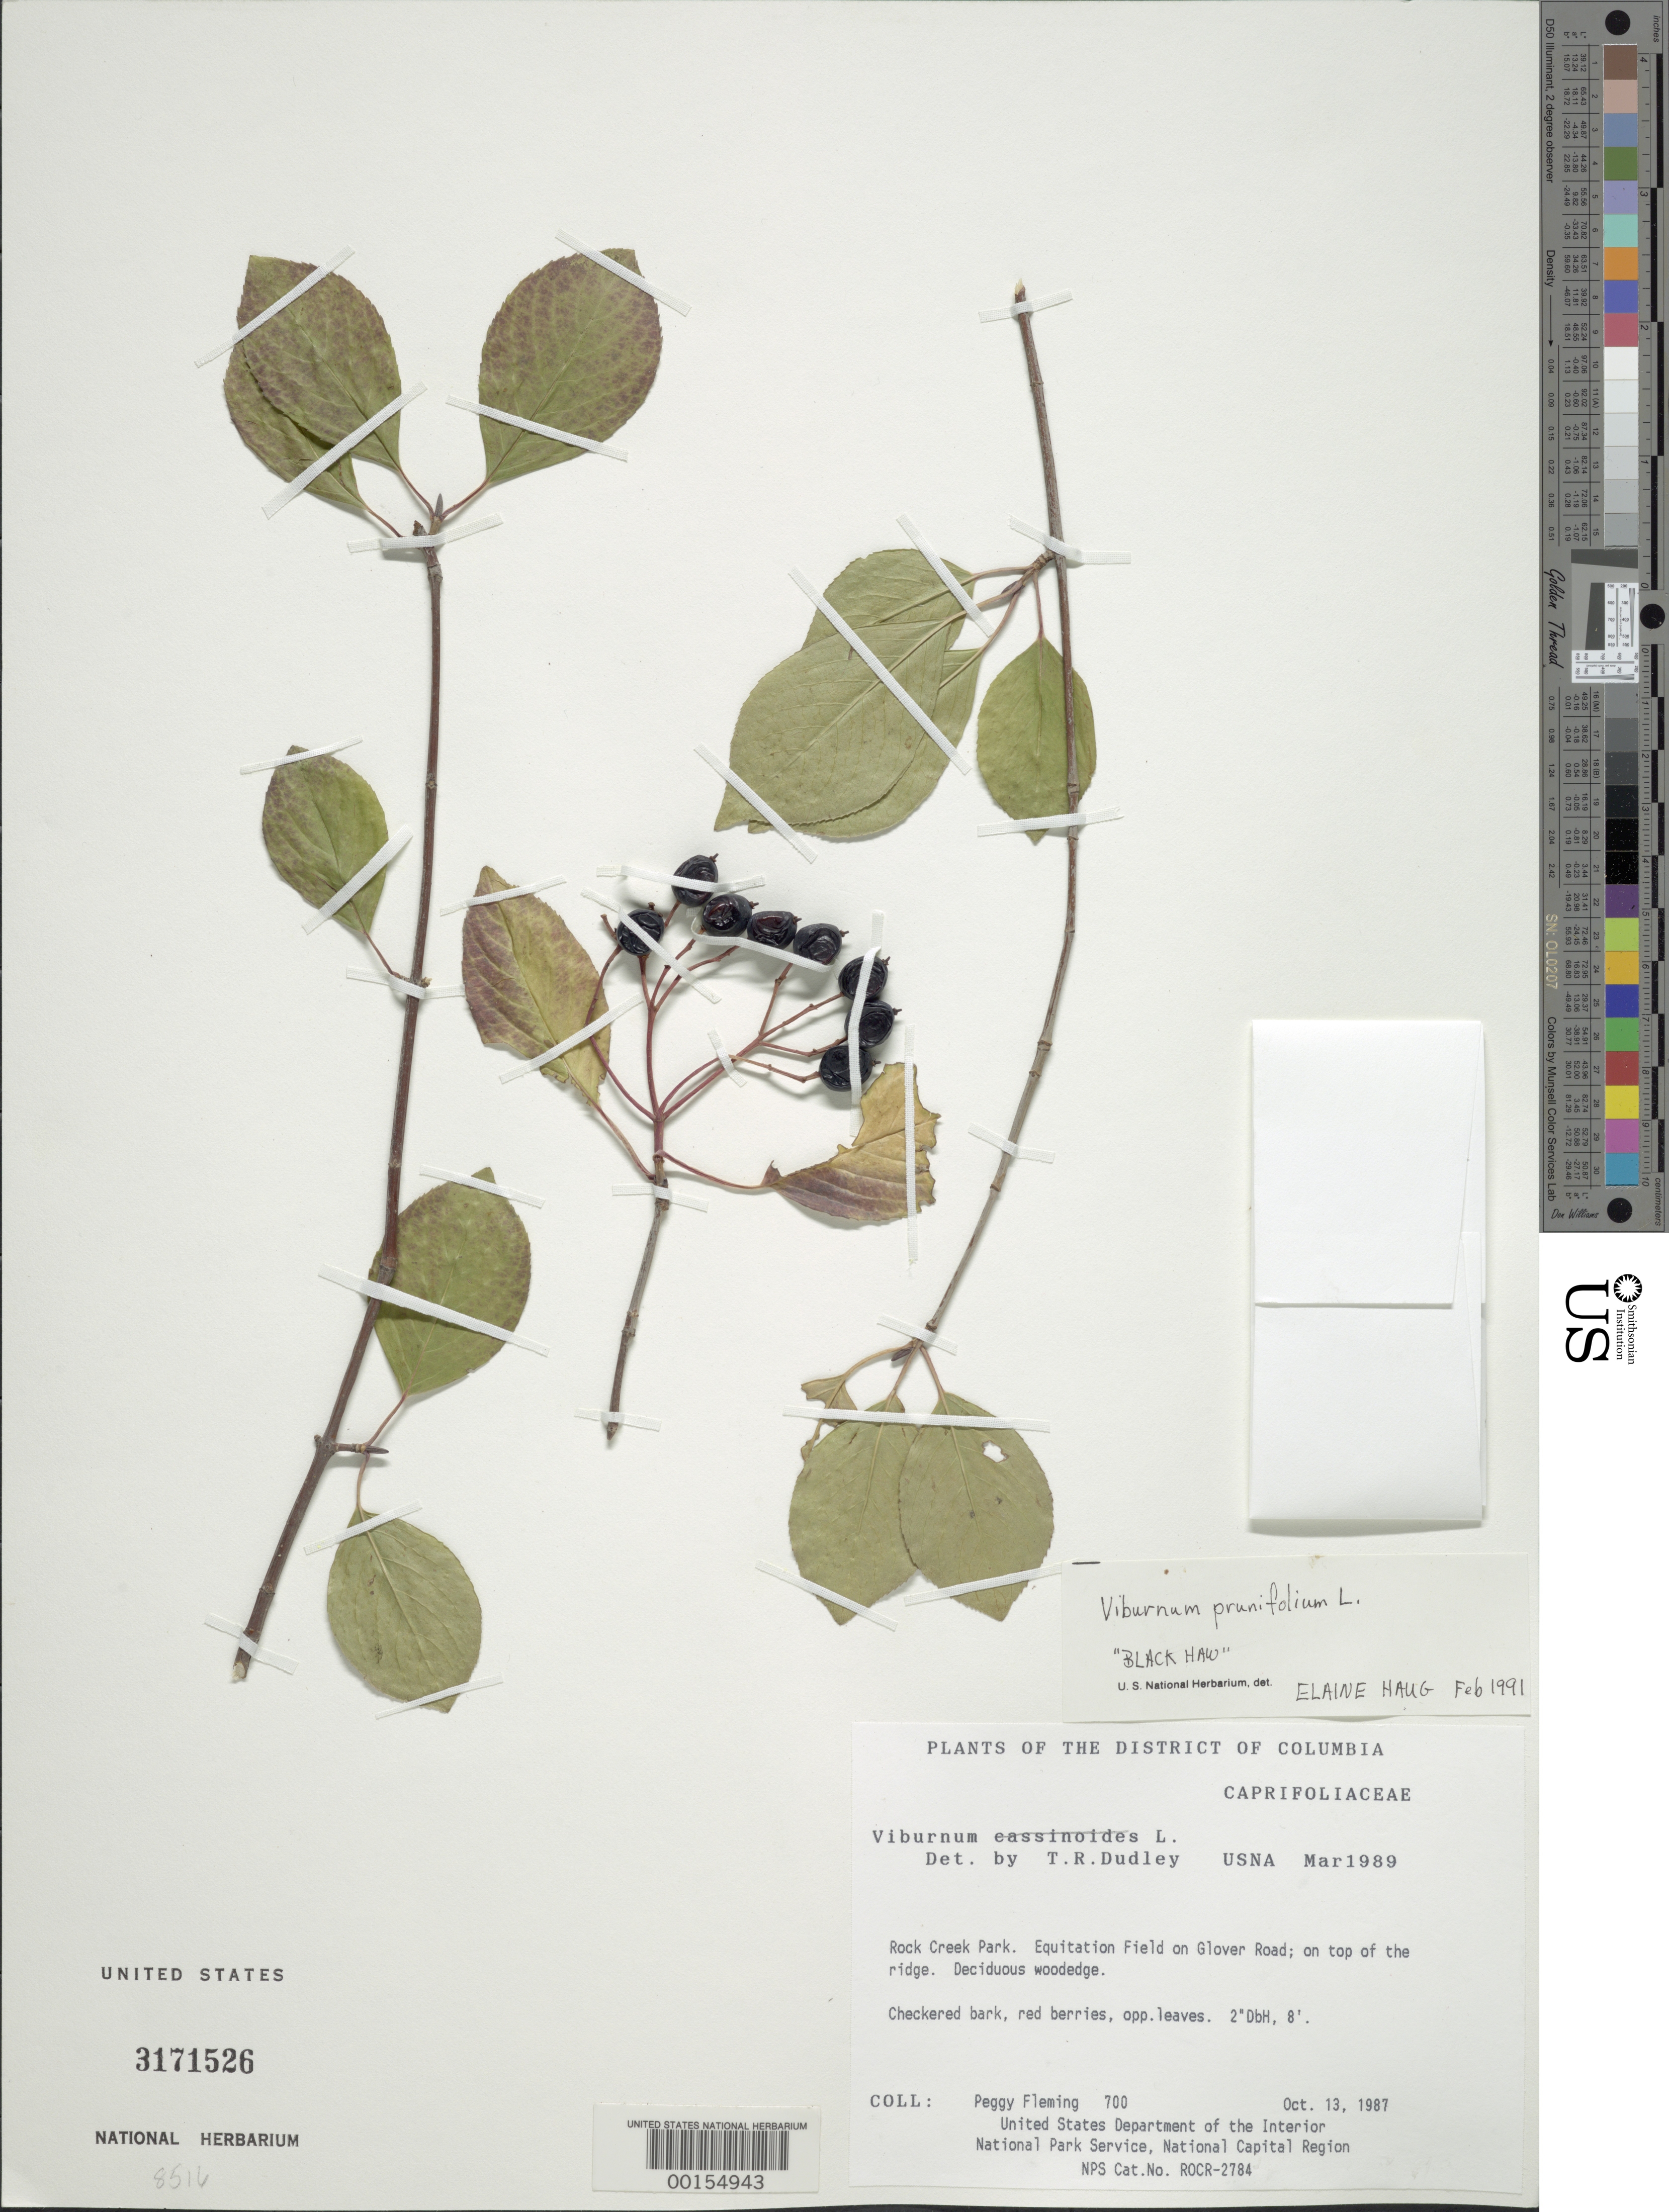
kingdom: Plantae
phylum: Tracheophyta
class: Magnoliopsida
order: Dipsacales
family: Viburnaceae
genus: Viburnum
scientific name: Viburnum prunifolium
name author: L.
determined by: Haug, E., (UNITED STATES)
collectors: P. Fleming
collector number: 700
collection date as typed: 13 Oct 1987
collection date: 1987-10-13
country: United States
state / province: District of Columbia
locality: Rock Creek Park, Equitation field on Glover Rd, on top of the ridge Rock Creek Park & vicinity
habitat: Deciduous woodedge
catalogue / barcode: US 3171526